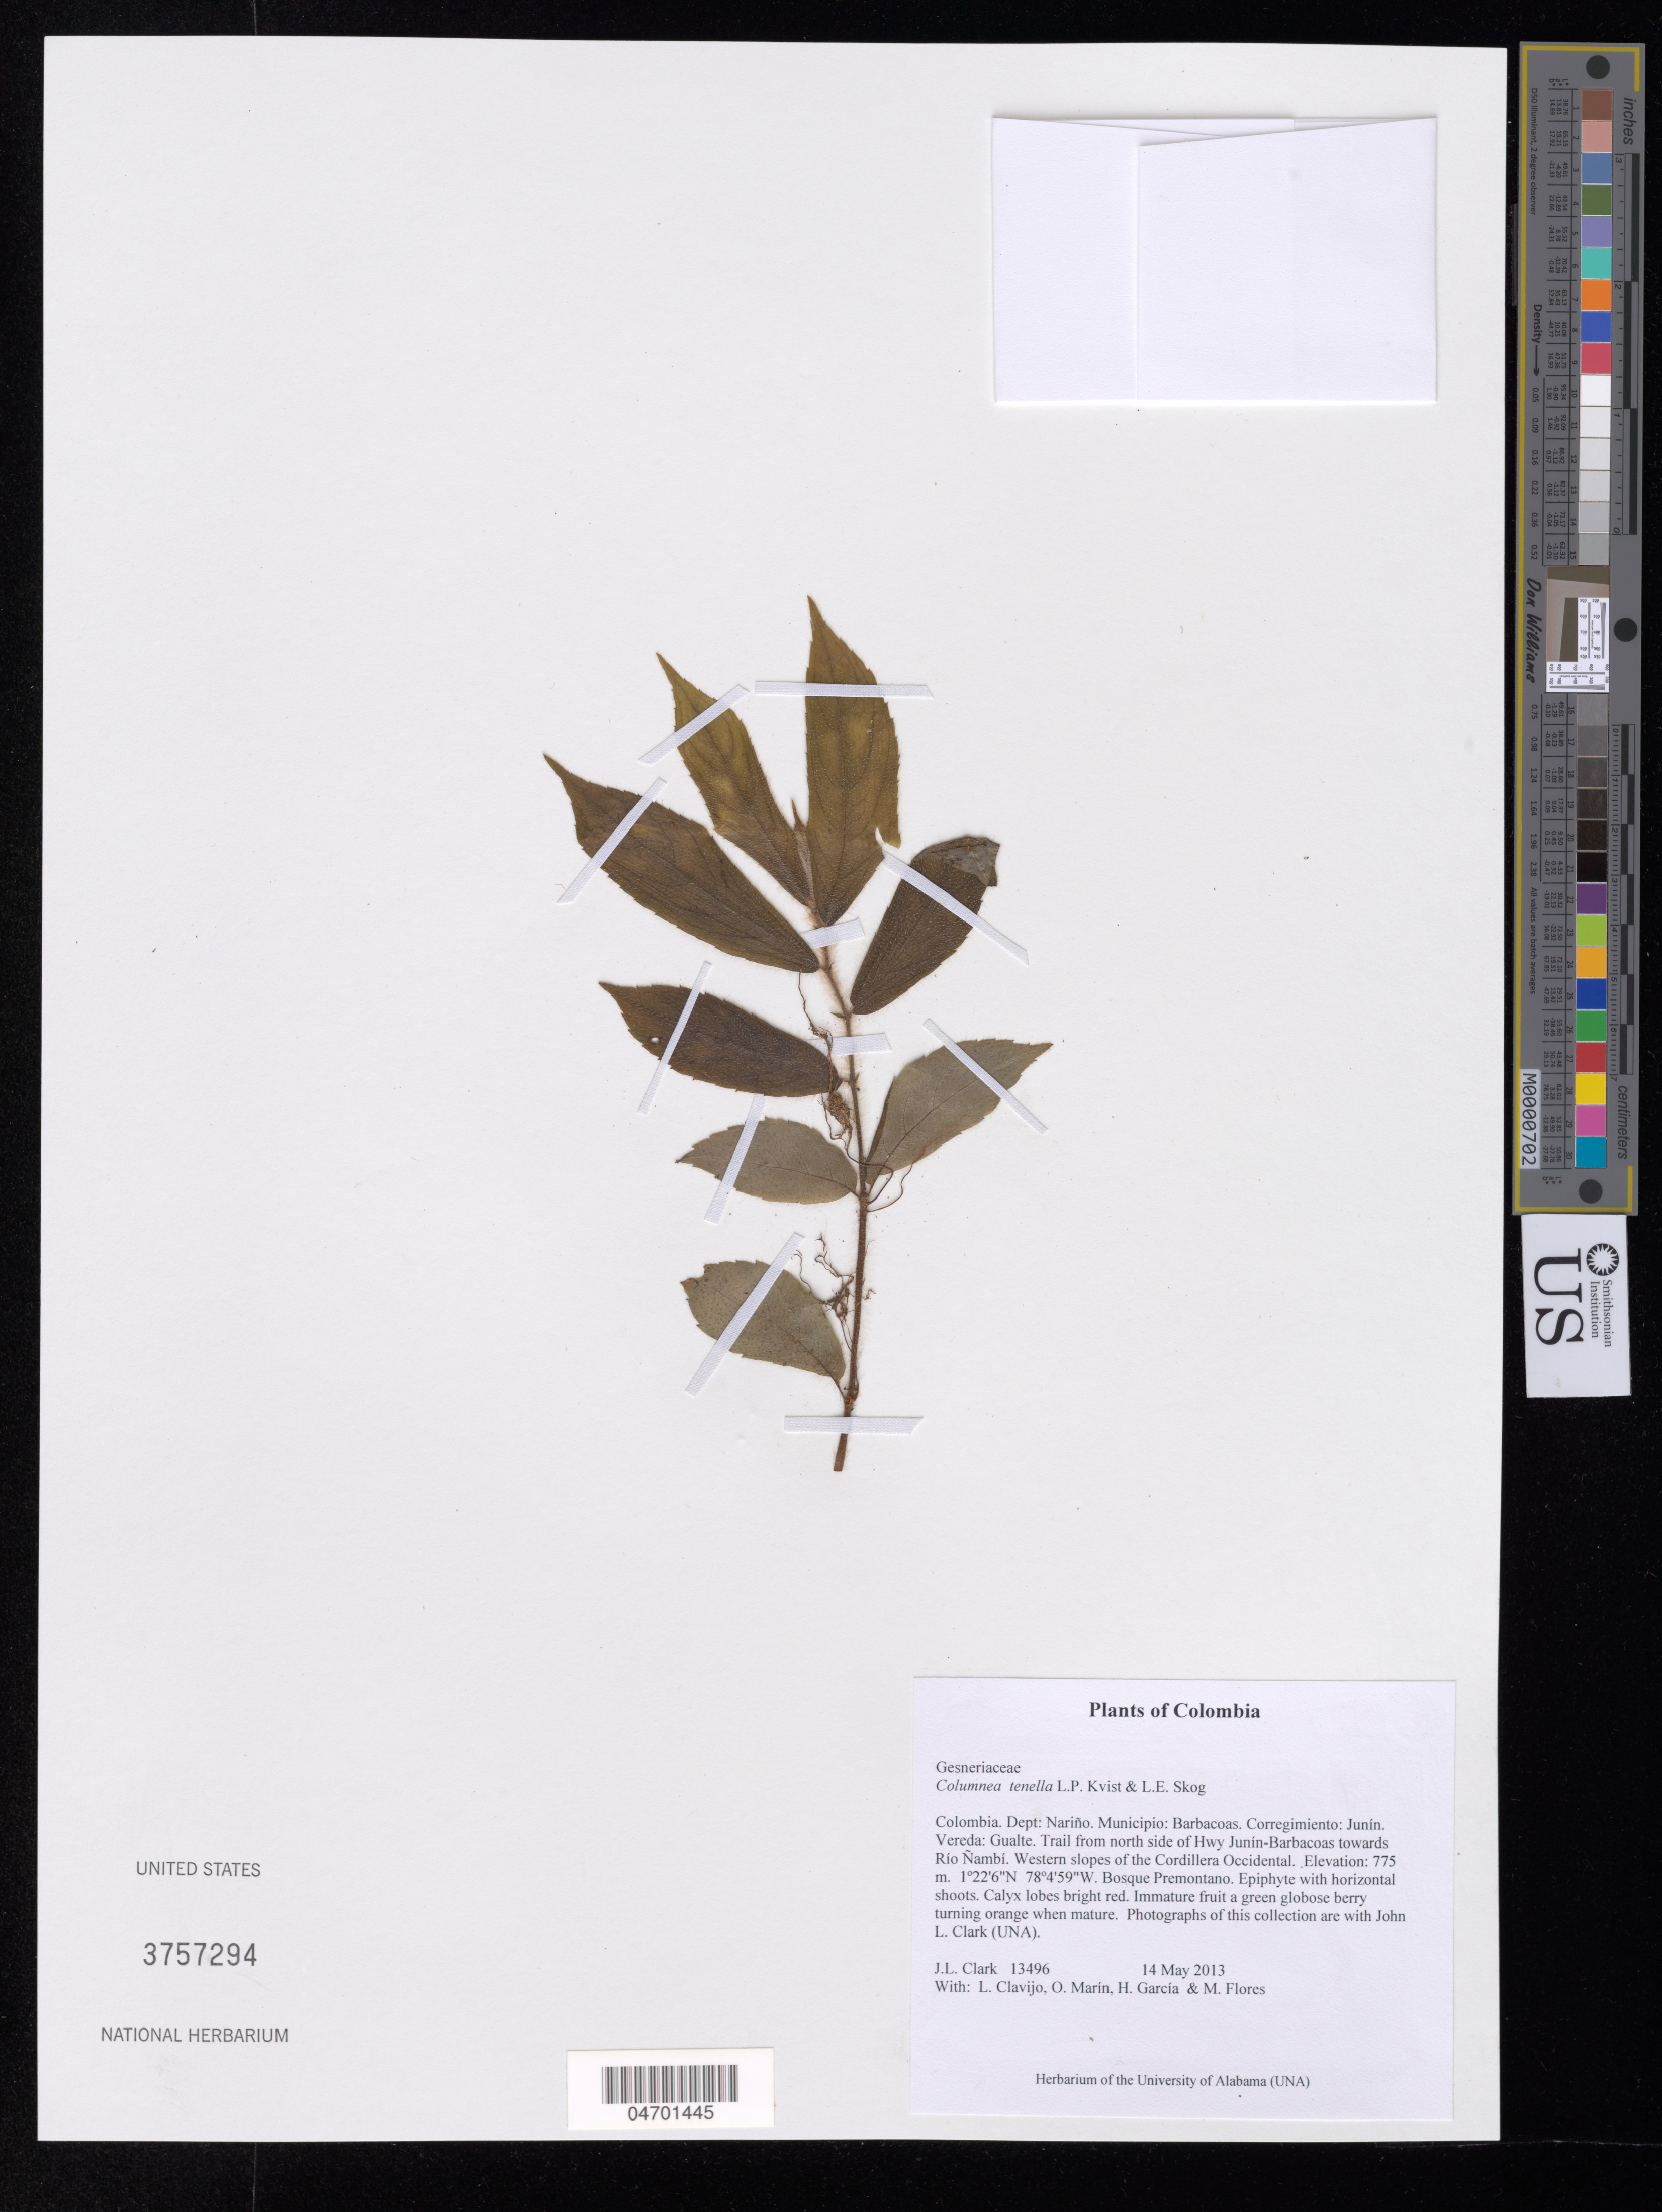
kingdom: Plantae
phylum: Tracheophyta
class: Magnoliopsida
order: Lamiales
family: Gesneriaceae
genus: Columnea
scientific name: Columnea tenella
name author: L.P. Kvist & L.E. Skog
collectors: J. L. Clark, L. Clavijo, J. Howieson & H. Garcia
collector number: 13496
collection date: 2013-05-14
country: Colombia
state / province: Nariño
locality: Dept: Nariño. Municipio: Barbacoas. Corregimiento: Junín. Vereda: Gualte. Trail from north side of Hwy Junín-Barbacoas towards Río Ñambí. Western slopes of the Cordillera Occidental.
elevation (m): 775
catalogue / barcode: US 3757294